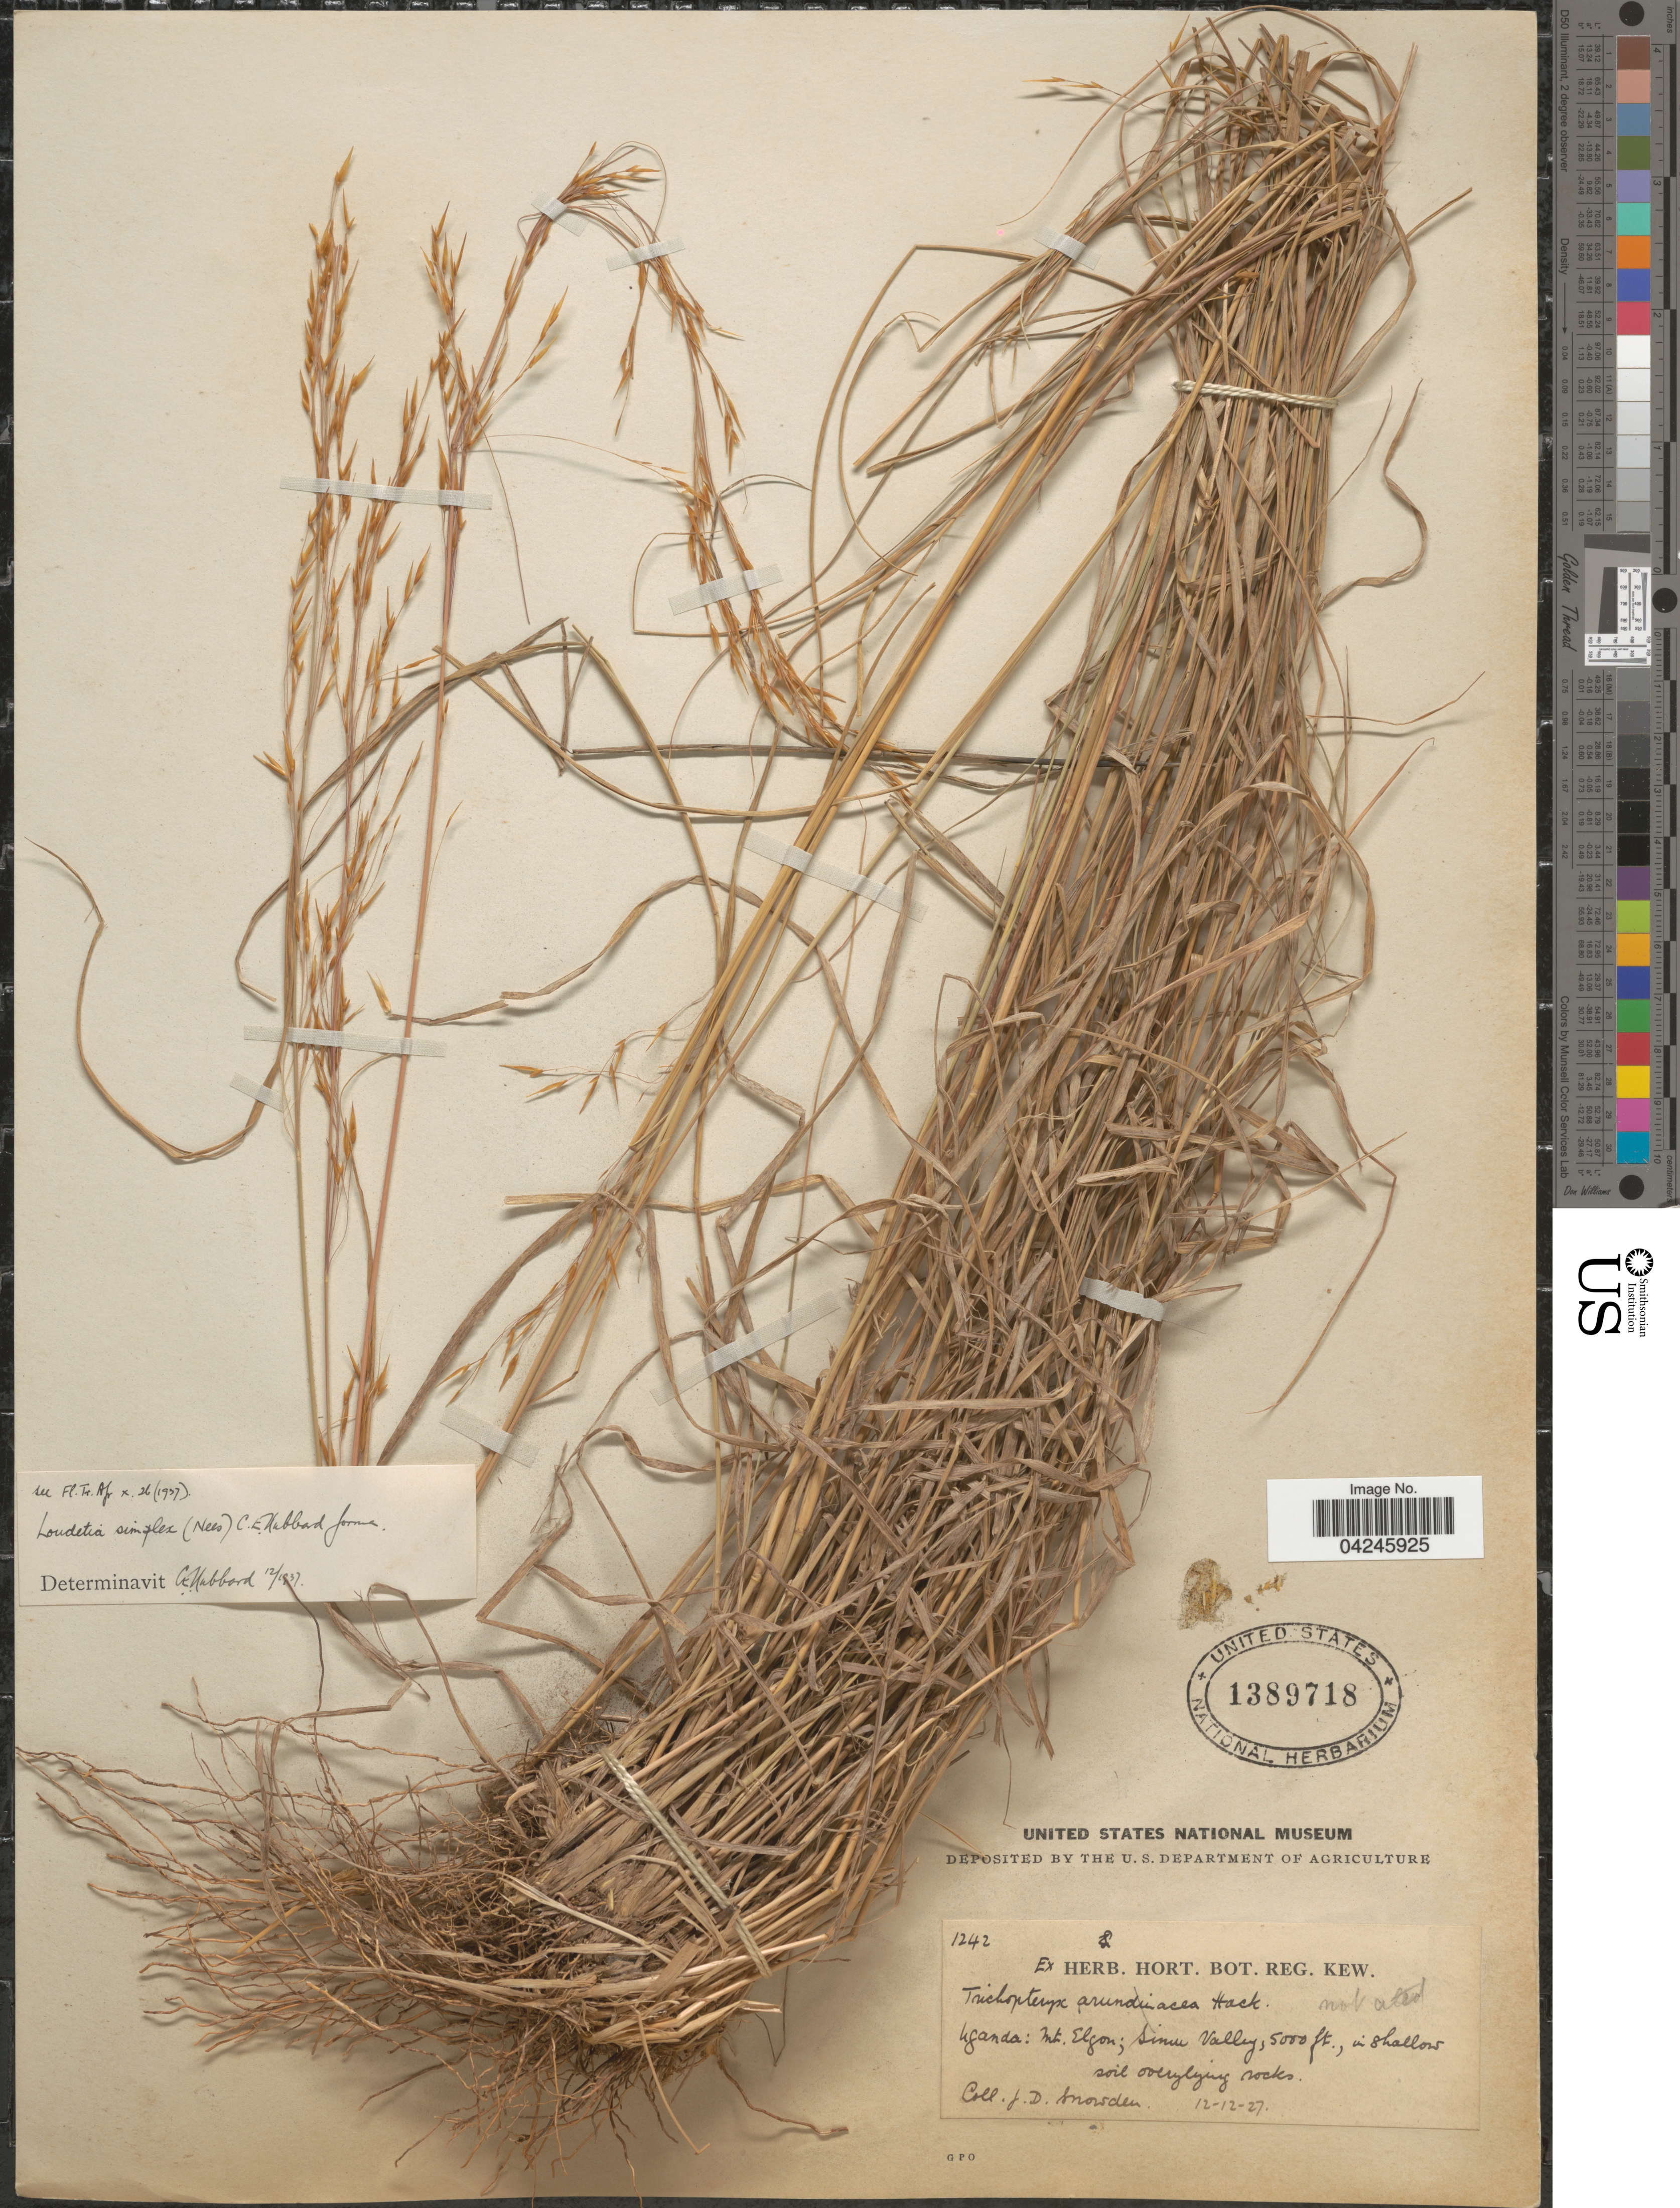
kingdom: Plantae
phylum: Tracheophyta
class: Liliopsida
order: Poales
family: Poaceae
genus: Loudetia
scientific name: Loudetia simplex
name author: (Nees) C.E. Hubb.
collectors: J. Snowden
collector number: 1242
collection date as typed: Transcribed d/m/y: 12/12/27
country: Uganda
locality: Mt. Elgon; Simu Valley; in shallow soil overlying rocks.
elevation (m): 1524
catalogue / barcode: US 1389718